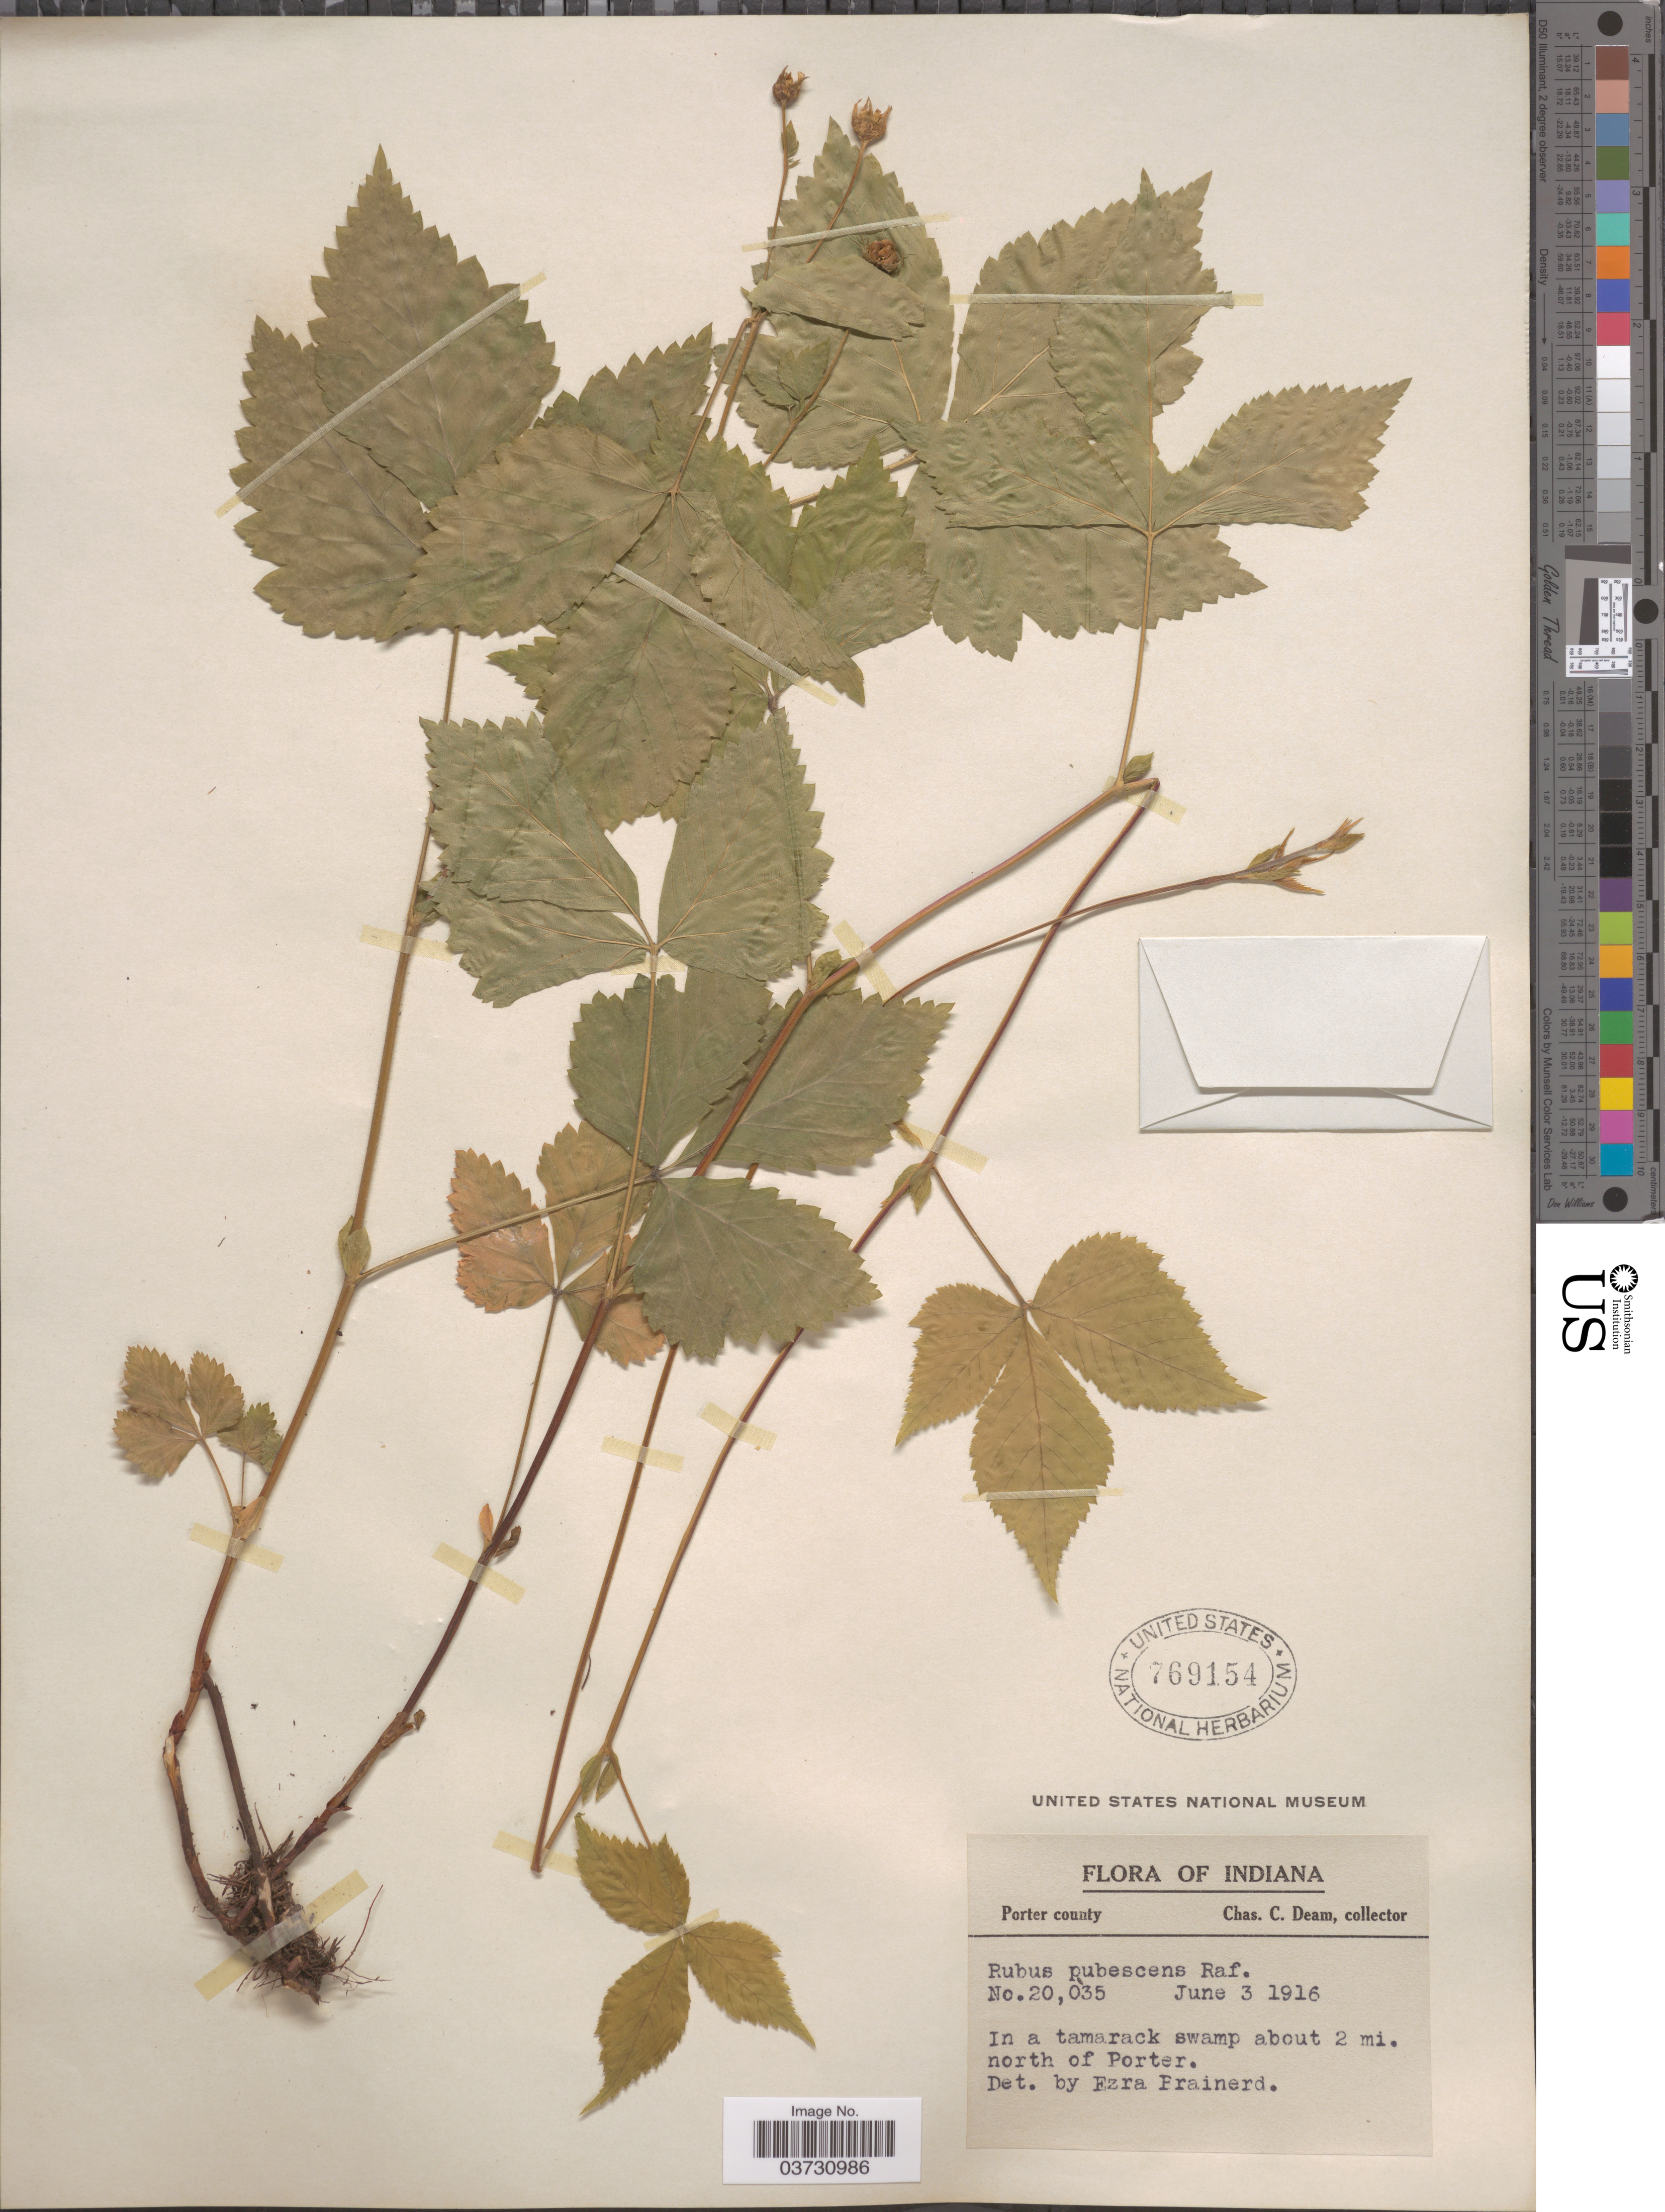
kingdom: Plantae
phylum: Tracheophyta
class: Magnoliopsida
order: Rosales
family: Rosaceae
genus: Rubus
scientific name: Rubus pubescens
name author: Raf.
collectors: C. C. Deam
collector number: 20035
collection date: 1916-06-03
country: United States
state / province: Indiana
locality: Porter county. In a tamarack swamp about 2 mi. north of Porter.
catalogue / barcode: US 769154